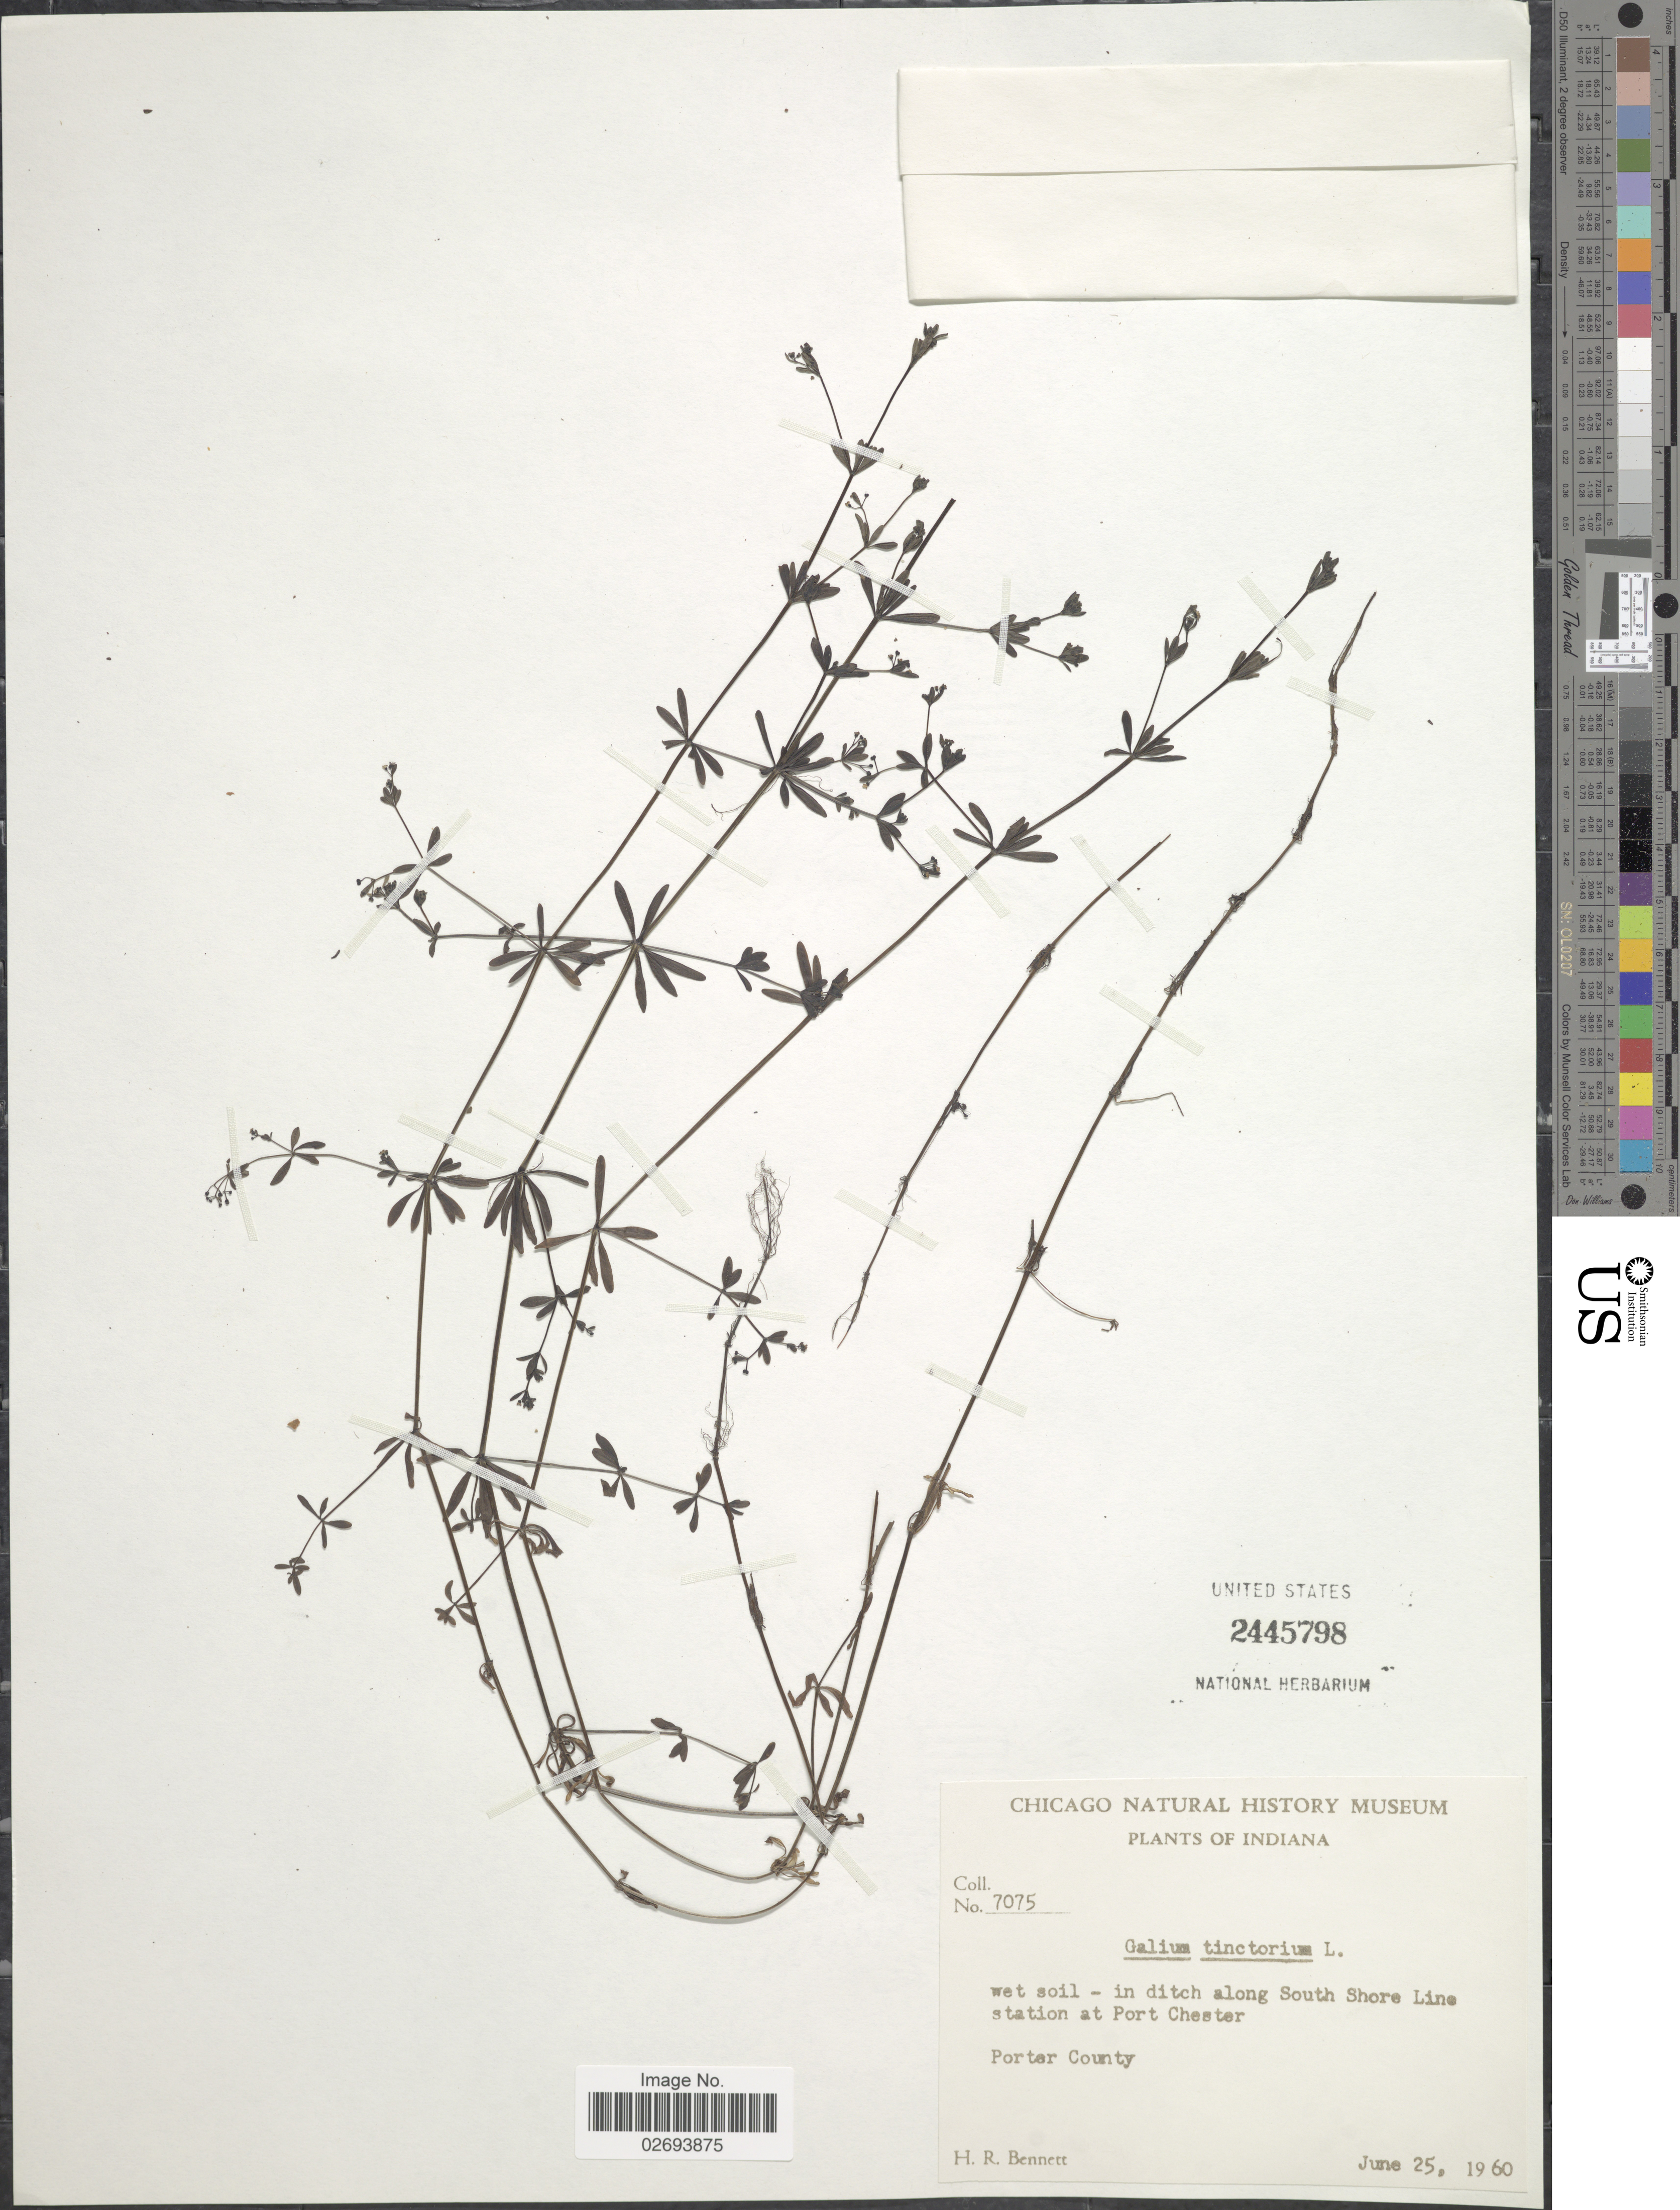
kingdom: Plantae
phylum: Tracheophyta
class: Magnoliopsida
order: Gentianales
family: Rubiaceae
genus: Galium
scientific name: Galium tinctorium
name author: (L.) Scop.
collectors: H. R. Bennett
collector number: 7075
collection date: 1960-06-25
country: United States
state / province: Indiana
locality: Wet soil-in ditch along South Shore Line station at Port Chester. Porter County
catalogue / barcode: US 2445798